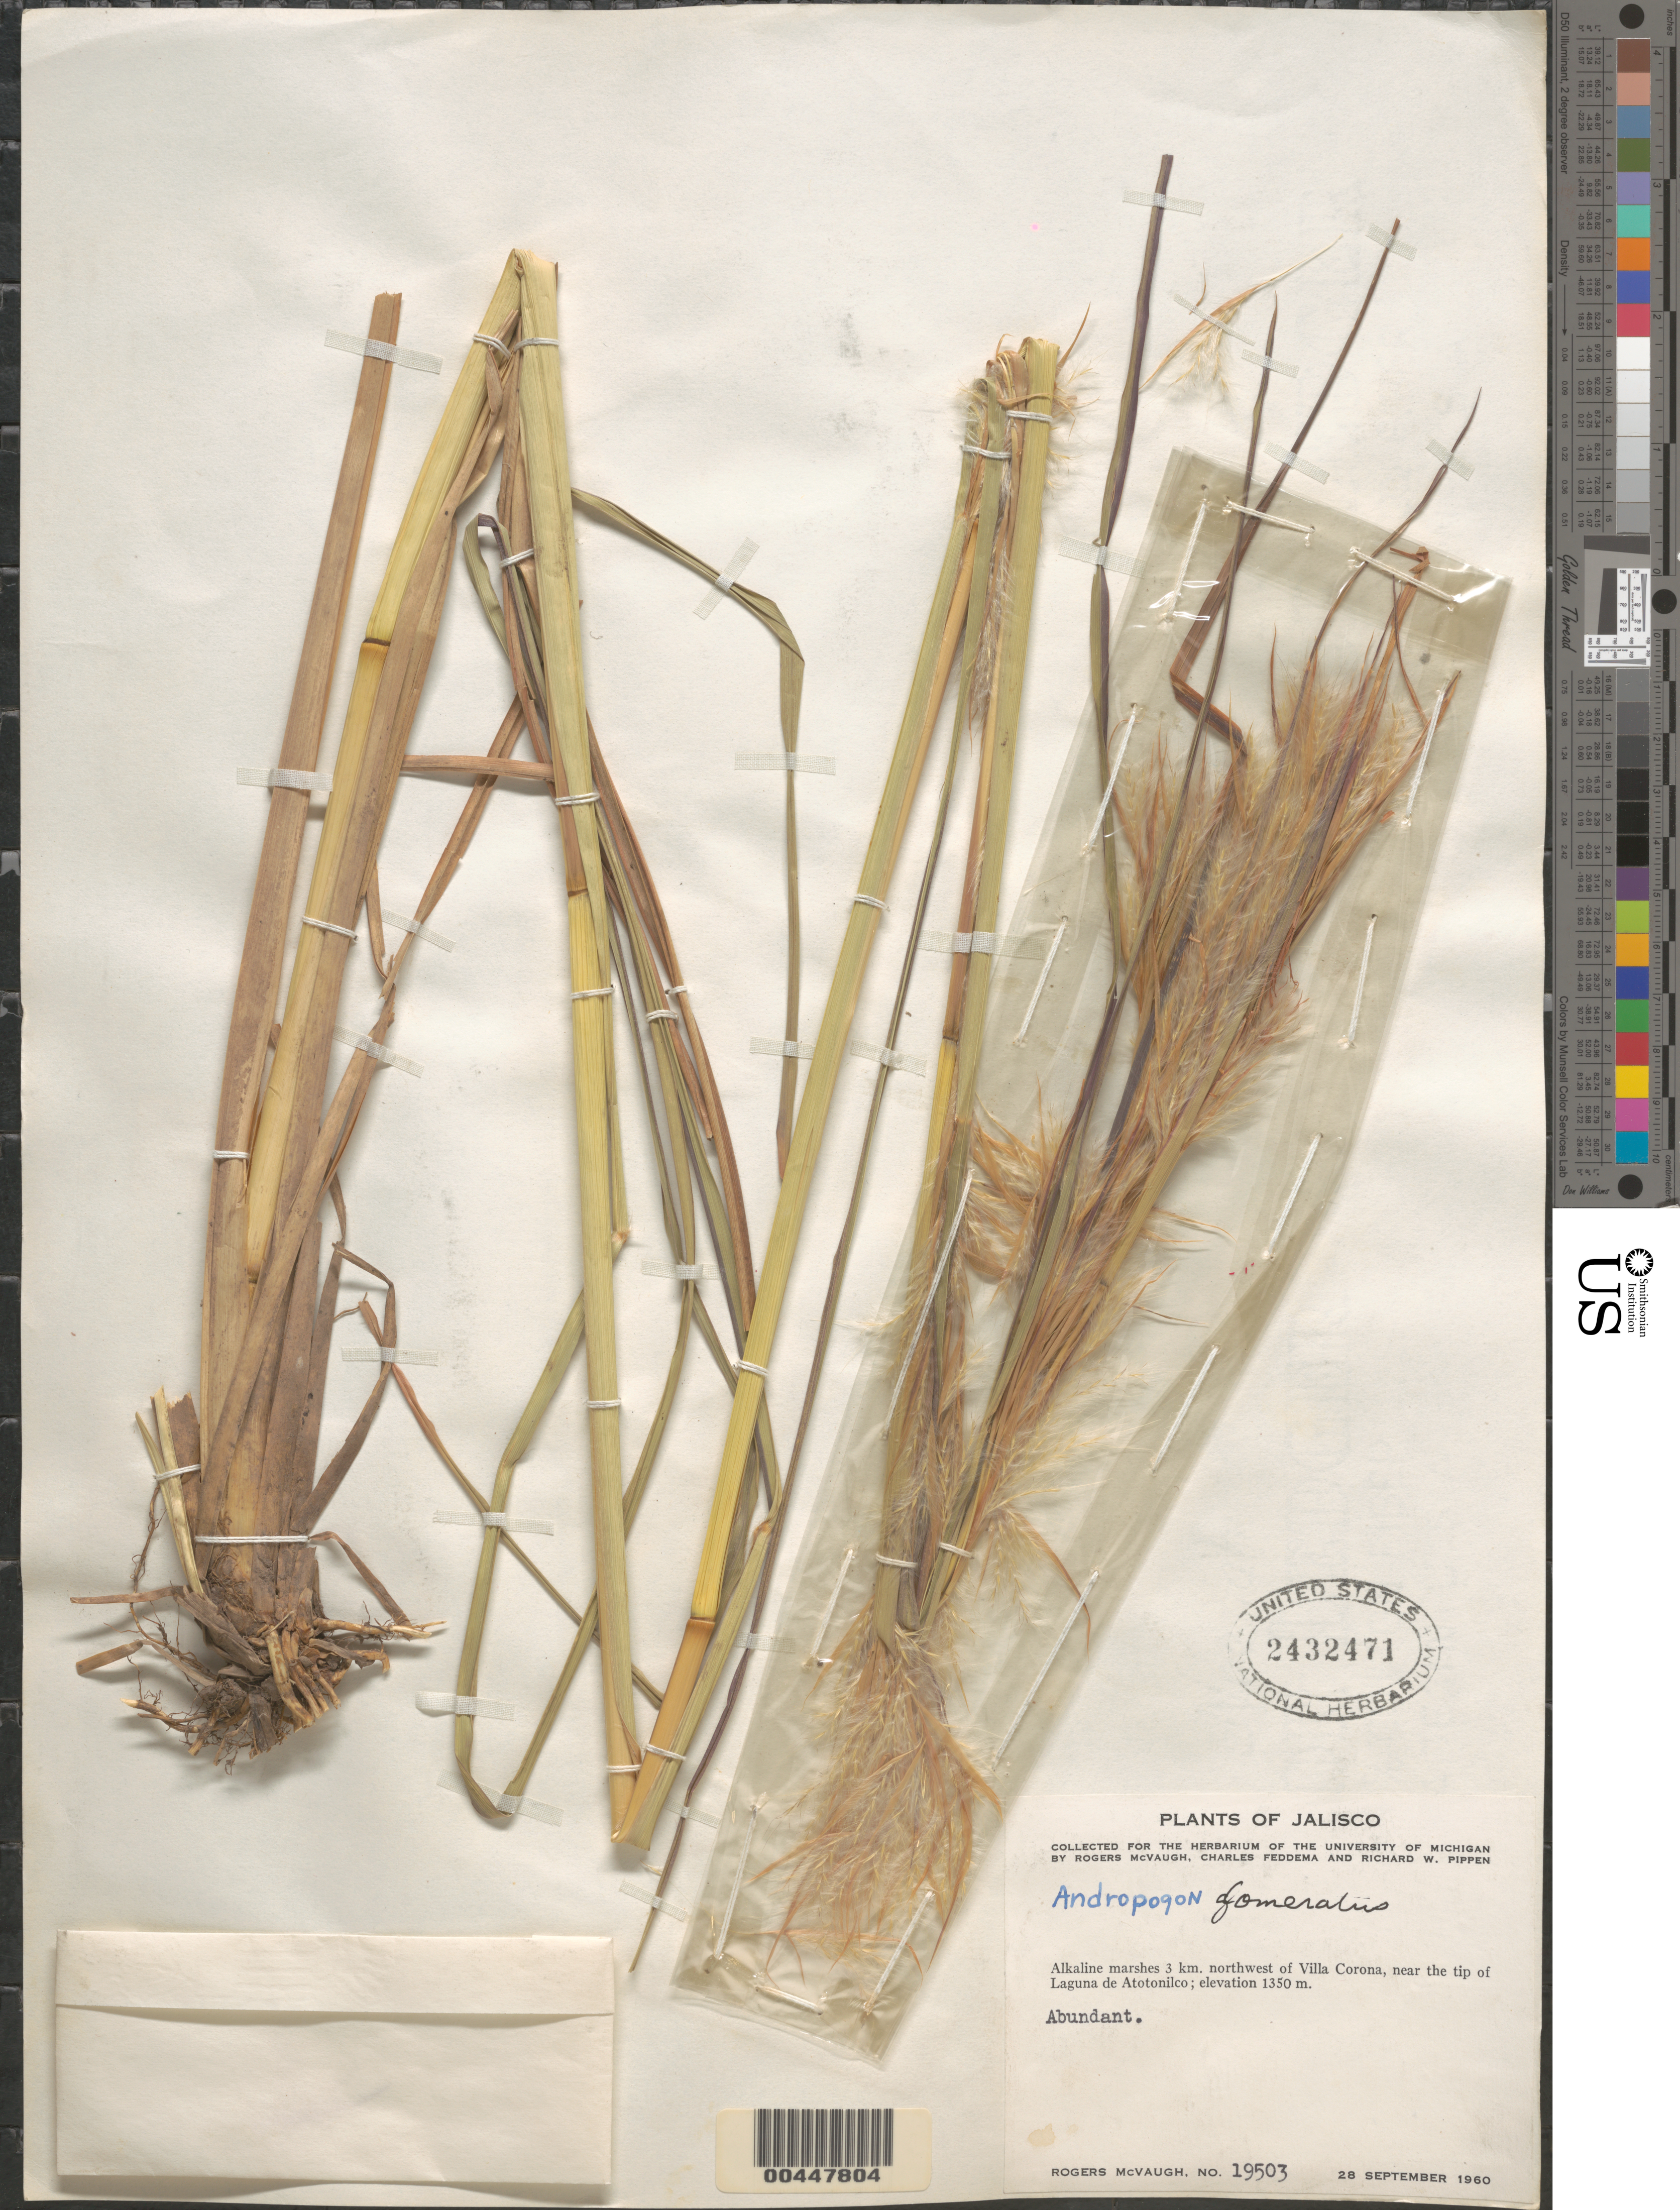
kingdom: Plantae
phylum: Tracheophyta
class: Liliopsida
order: Poales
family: Poaceae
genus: Andropogon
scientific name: Andropogon glomeratus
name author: (Walter) Britton, Stearns & Poggenb.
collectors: R. McVaugh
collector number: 19503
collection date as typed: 28 Sep 1960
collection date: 1960-09-28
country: Mexico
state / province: Jalisco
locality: Alkaline marshes 3 km NW of Villa Corona, near the tip of Laguna de Atotonilco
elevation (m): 1350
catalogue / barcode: US 2432471